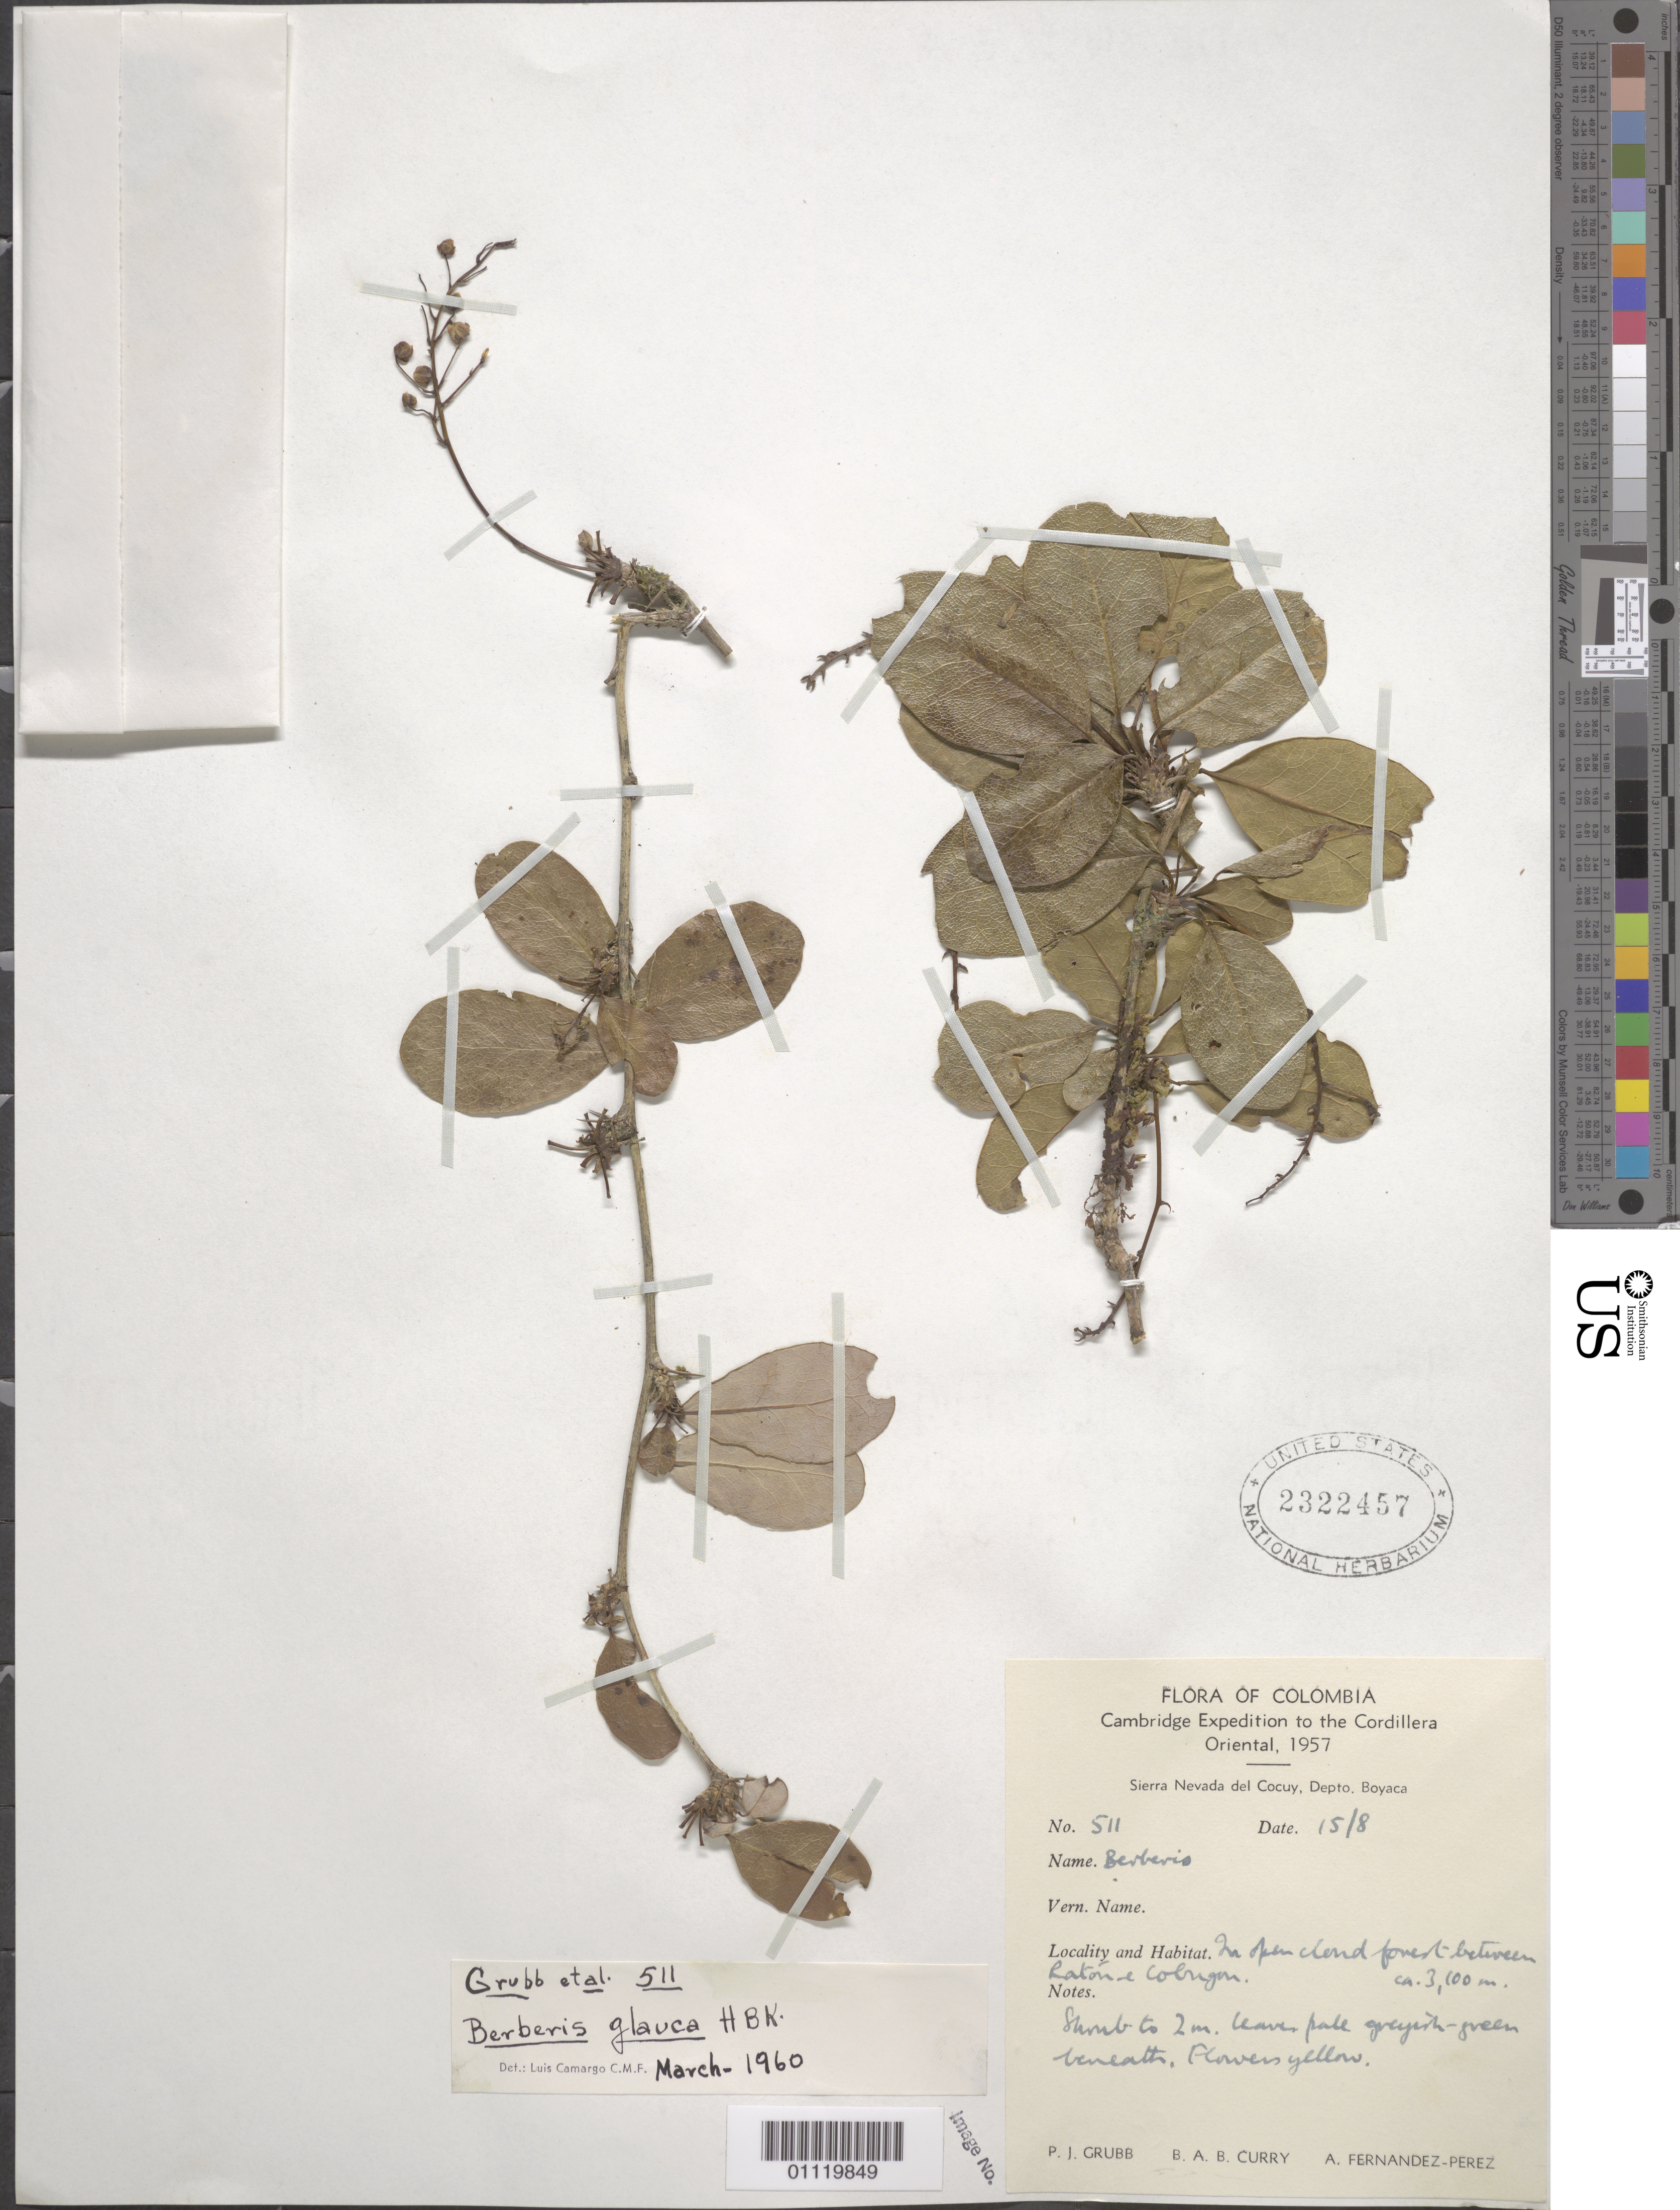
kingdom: Plantae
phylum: Tracheophyta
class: Magnoliopsida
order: Ranunculales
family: Berberidaceae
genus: Berberis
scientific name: Berberis glauca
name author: Kunth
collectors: P. J. Grubb, B. A. B. Curry & A. Fernández-Pérez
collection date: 1957-08-15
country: Colombia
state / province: Boyacá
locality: In open land forest between Catova (?) and Lobugon (?).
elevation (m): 3100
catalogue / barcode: US 2322457